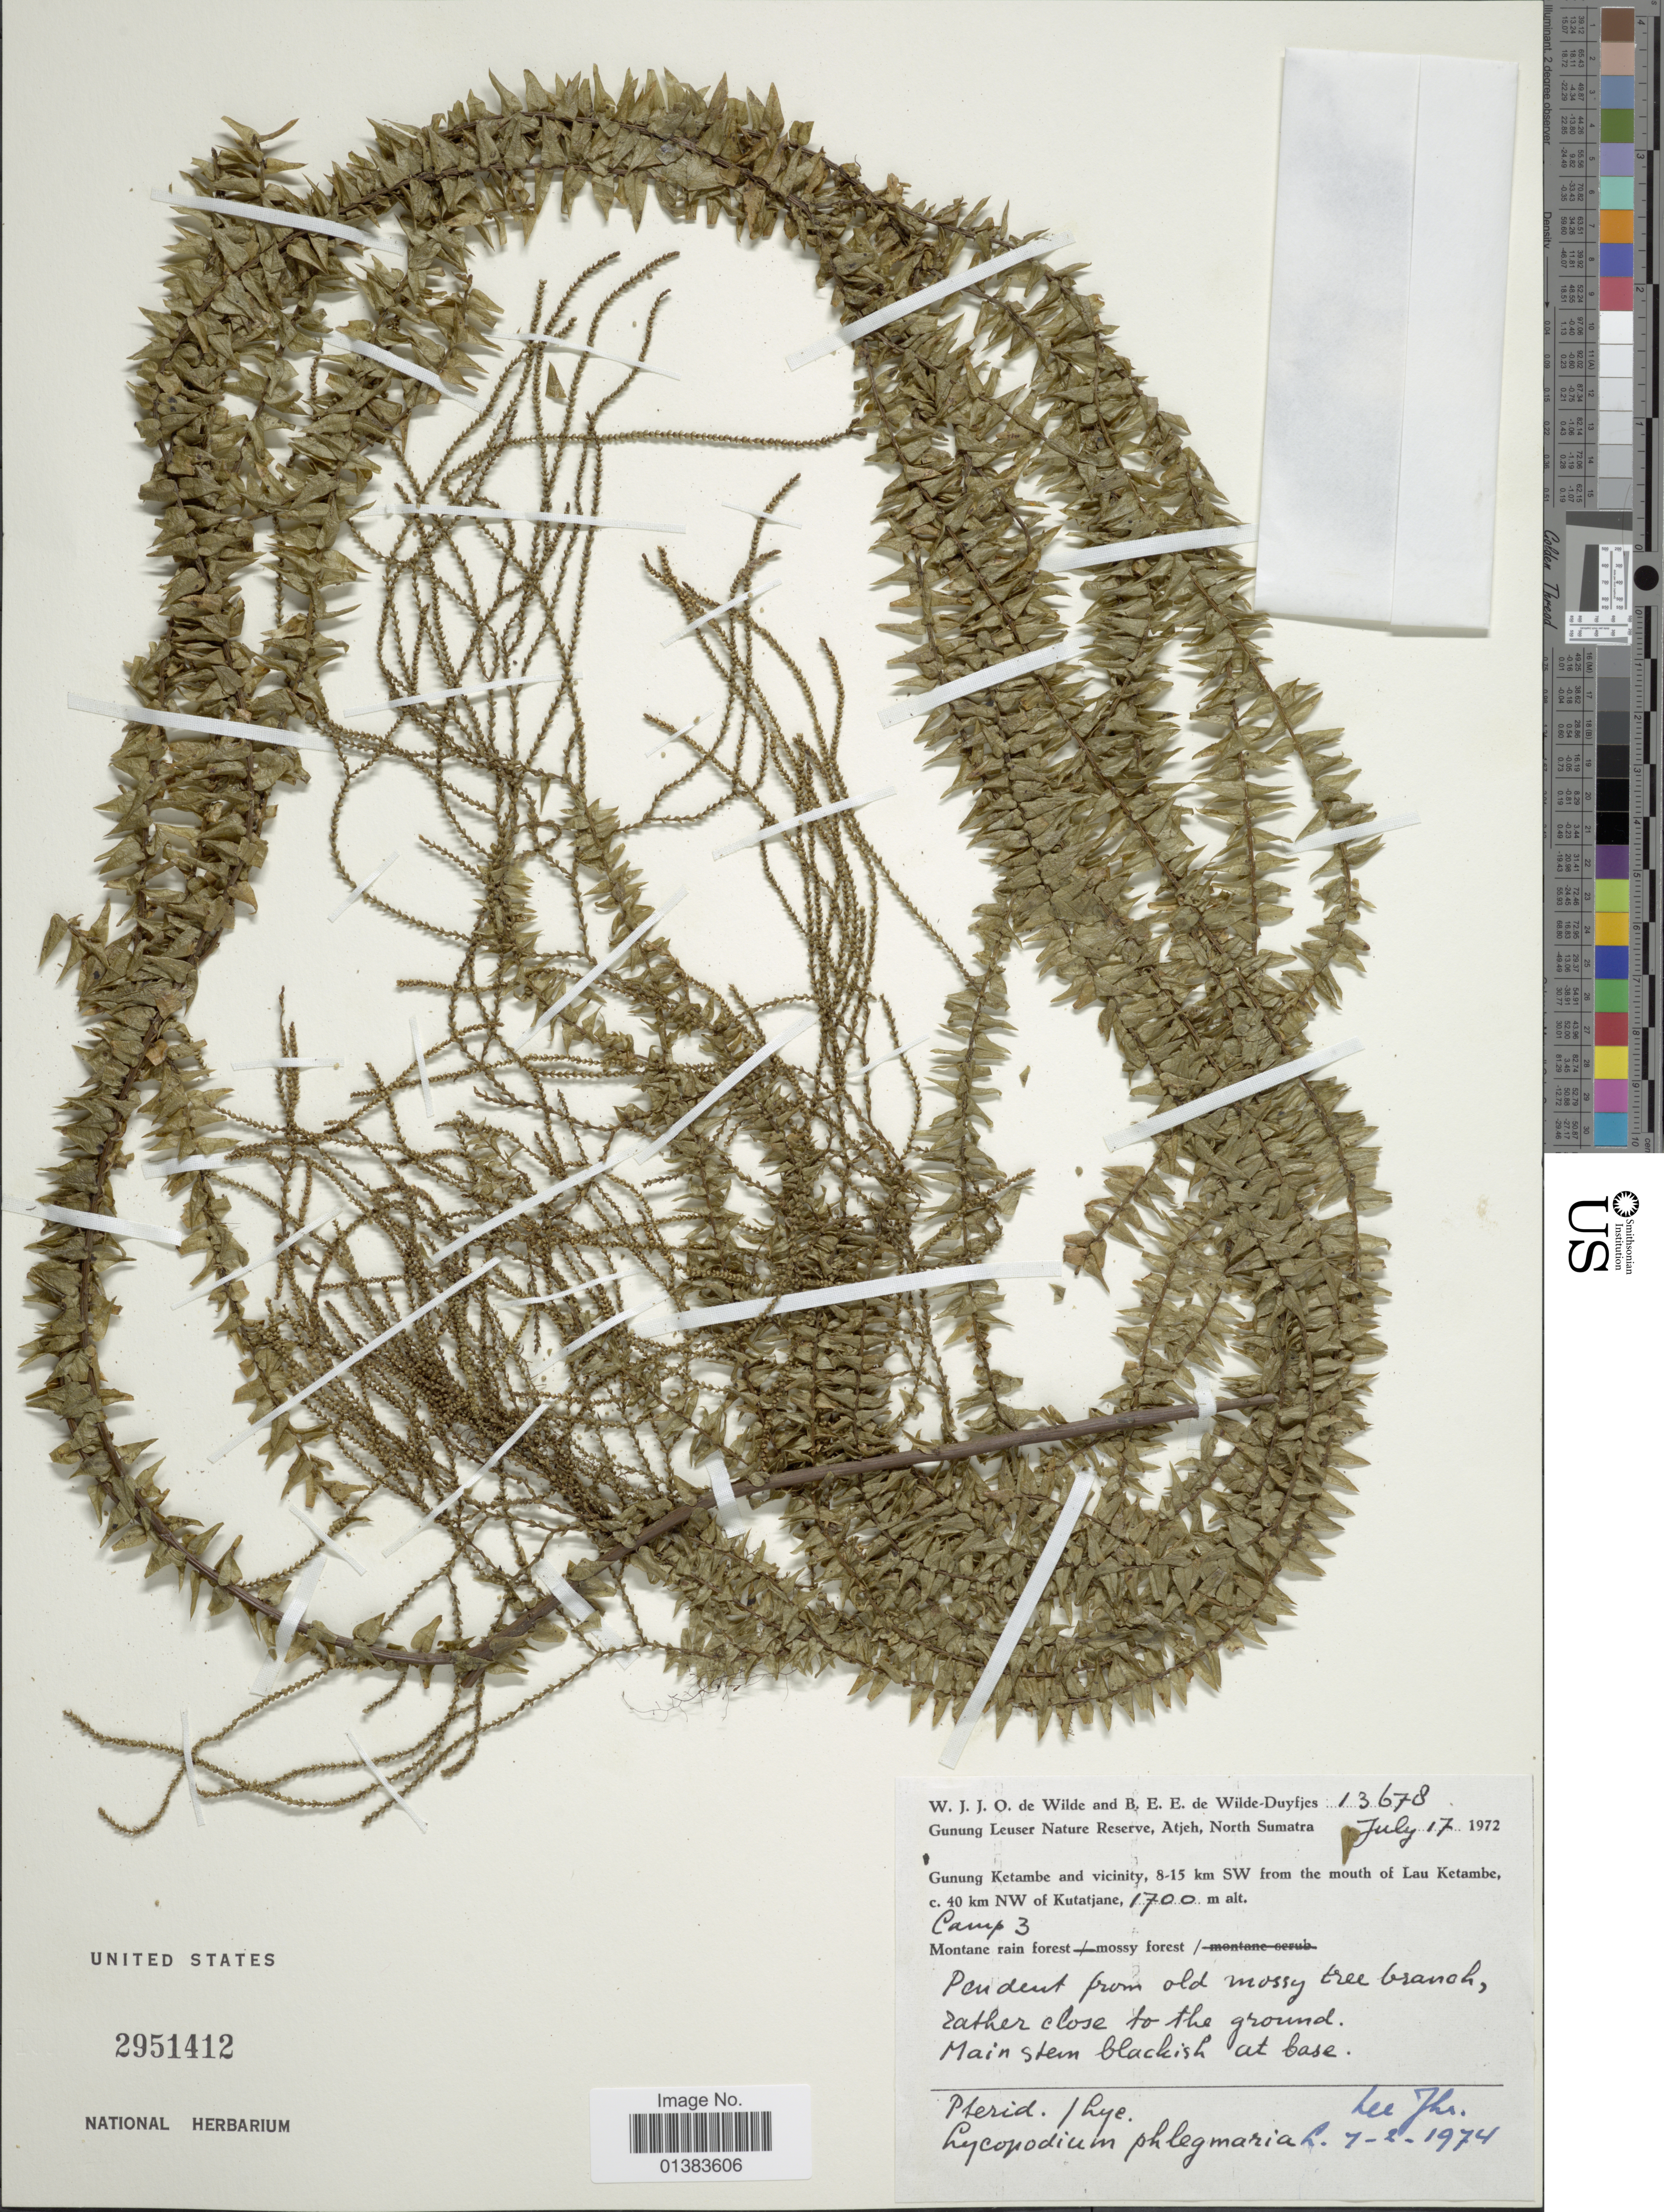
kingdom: Plantae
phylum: Tracheophyta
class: Lycopodiopsida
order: Lycopodiales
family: Lycopodiaceae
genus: Phlegmariurus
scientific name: Phlegmariurus phlegmaria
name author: (L.) Holub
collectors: W. J. de Wilde & B. E. de Wilde-Duyfjes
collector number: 13678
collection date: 1972-07-17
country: Indonesia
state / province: Sumatra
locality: Gunung Leuser Nature Reserve, Atjeh, North Sumatra, Gunung Ketambe and vicinity, 8-15 km SW from the mouth of Lau Ketambe, c. 40 km NW of Kutatjane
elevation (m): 1700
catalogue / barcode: US 2951412